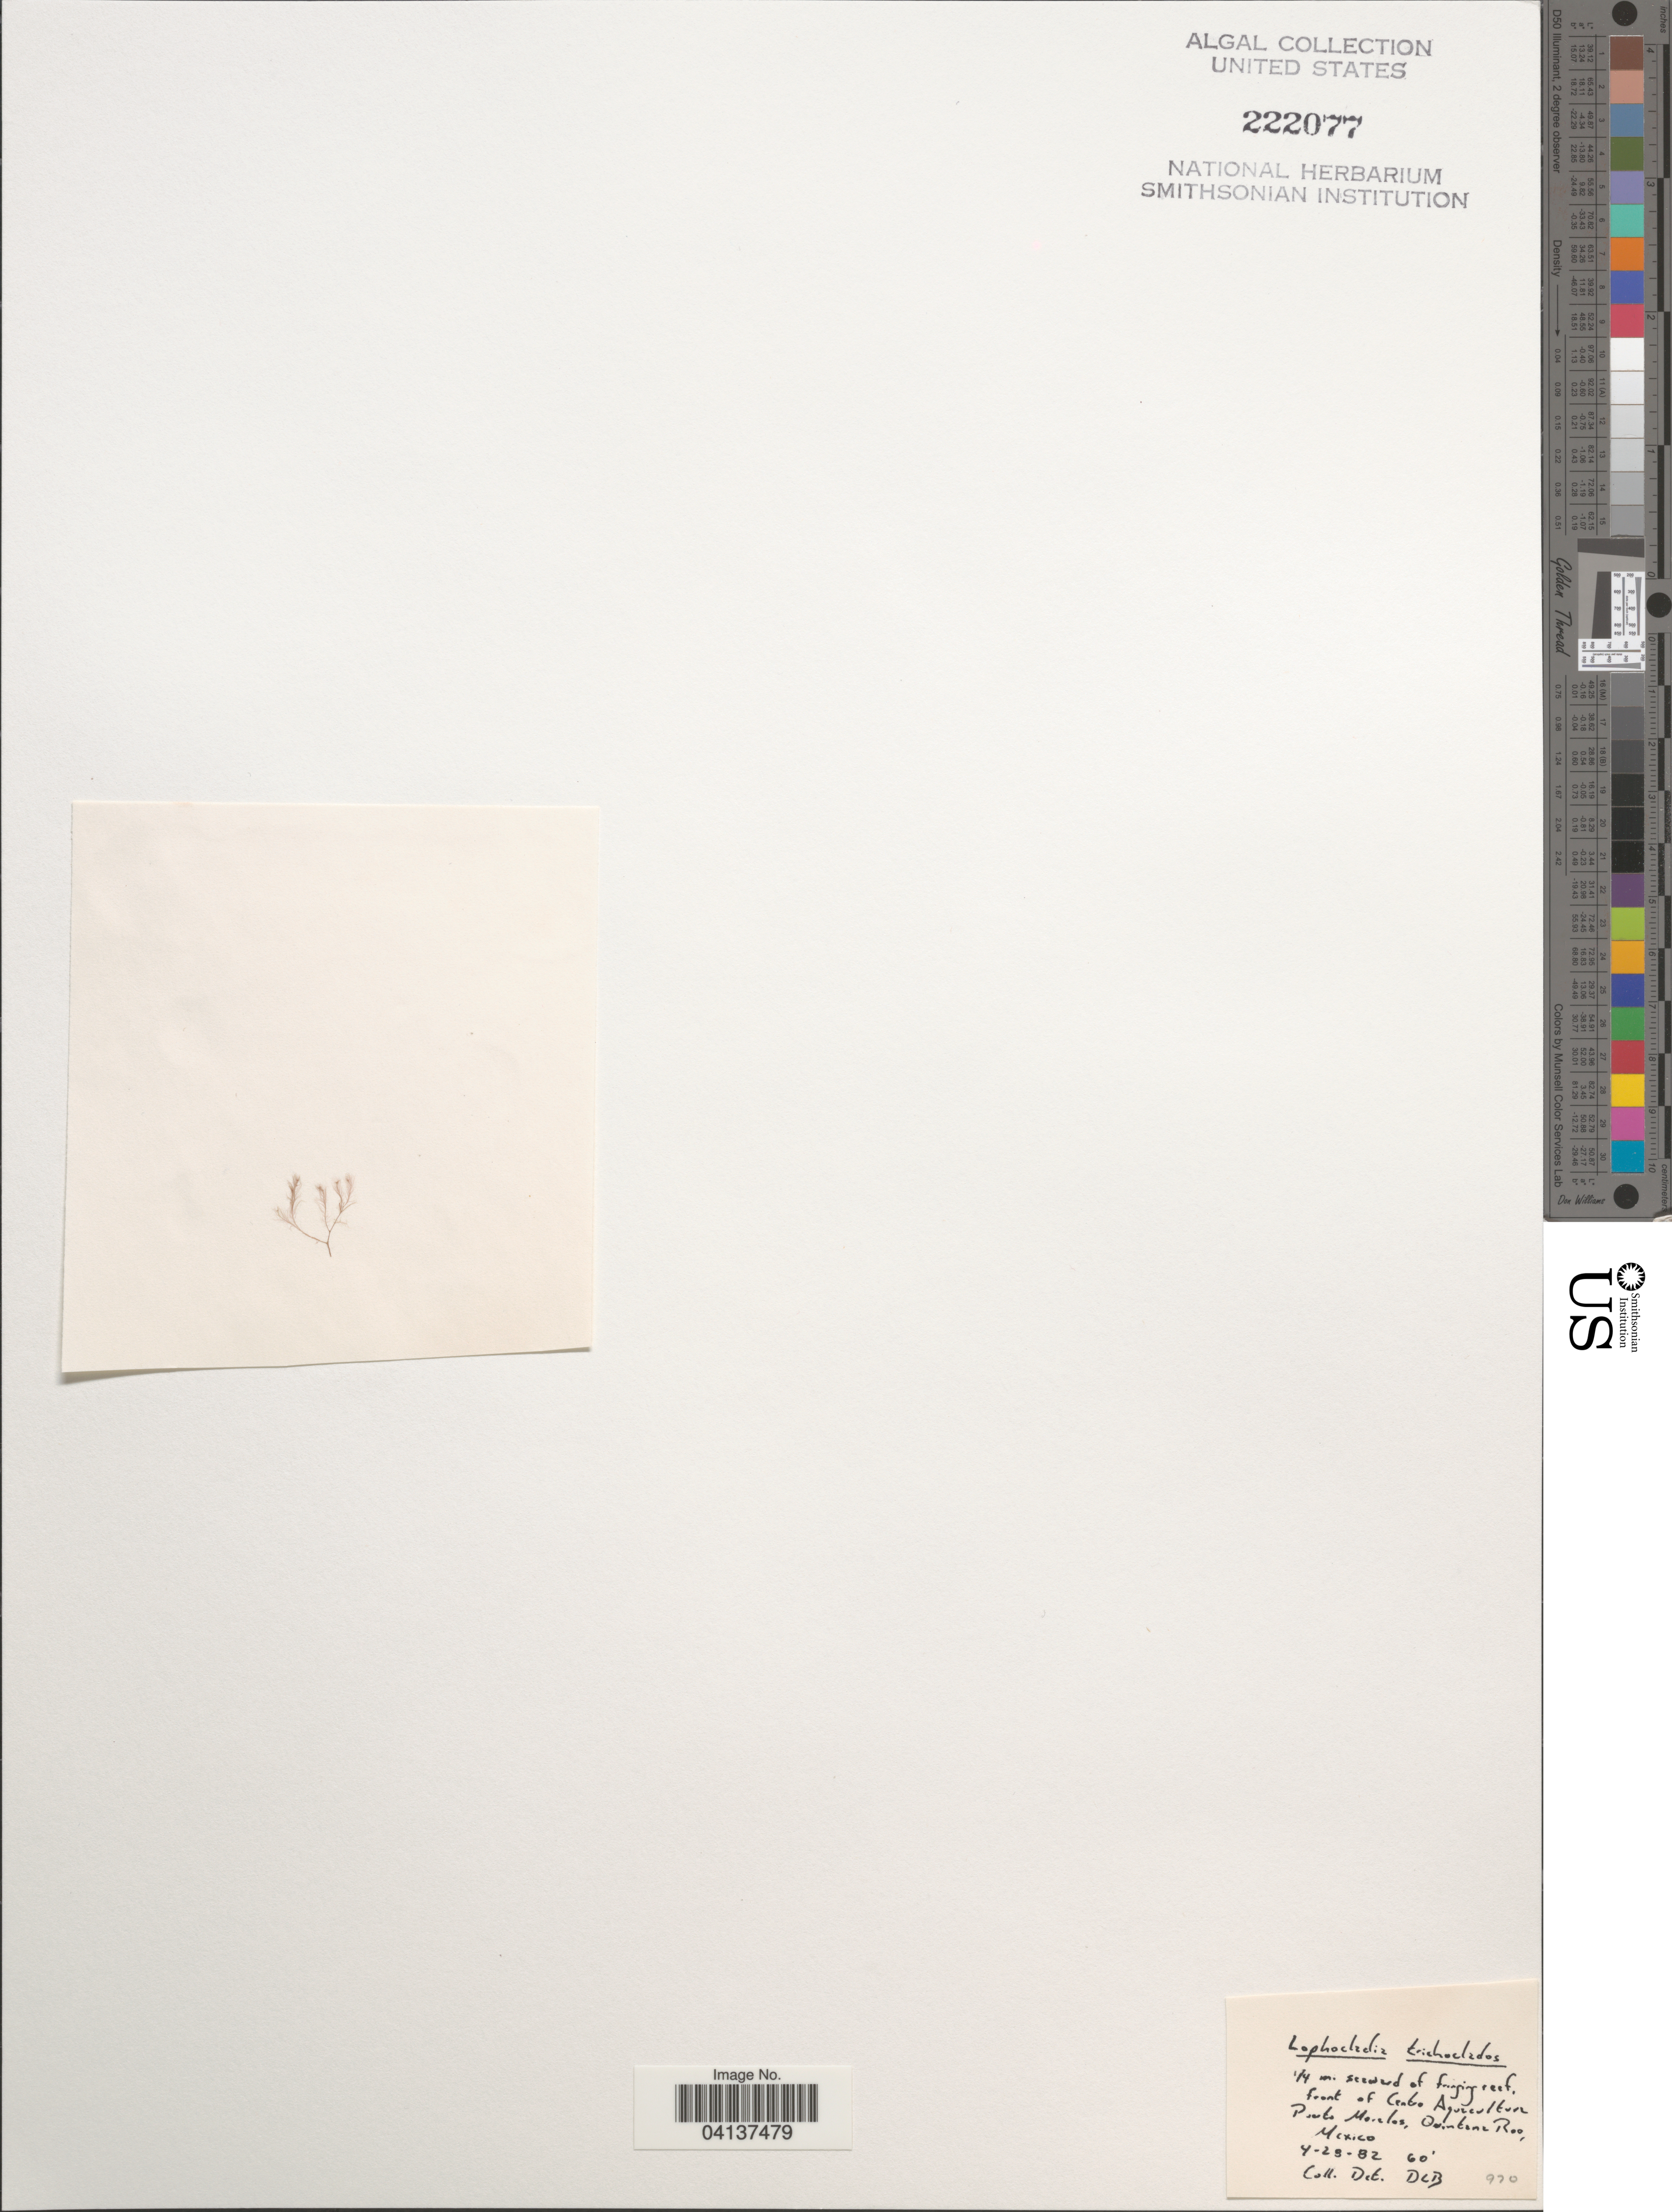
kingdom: Plantae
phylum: Rhodophyta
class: Florideophyceae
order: Ceramiales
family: Rhodomelaceae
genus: Lophocladia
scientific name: Lophocladia trichoclados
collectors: D. L. B.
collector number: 970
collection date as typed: Transcribed d/m/y: 28/4/82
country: Mexico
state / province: Quintana Roo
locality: ¼ mi seaward of fringing reef, front of Centro Aquaculture Puerto Morelos.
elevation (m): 18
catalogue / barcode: US 222077